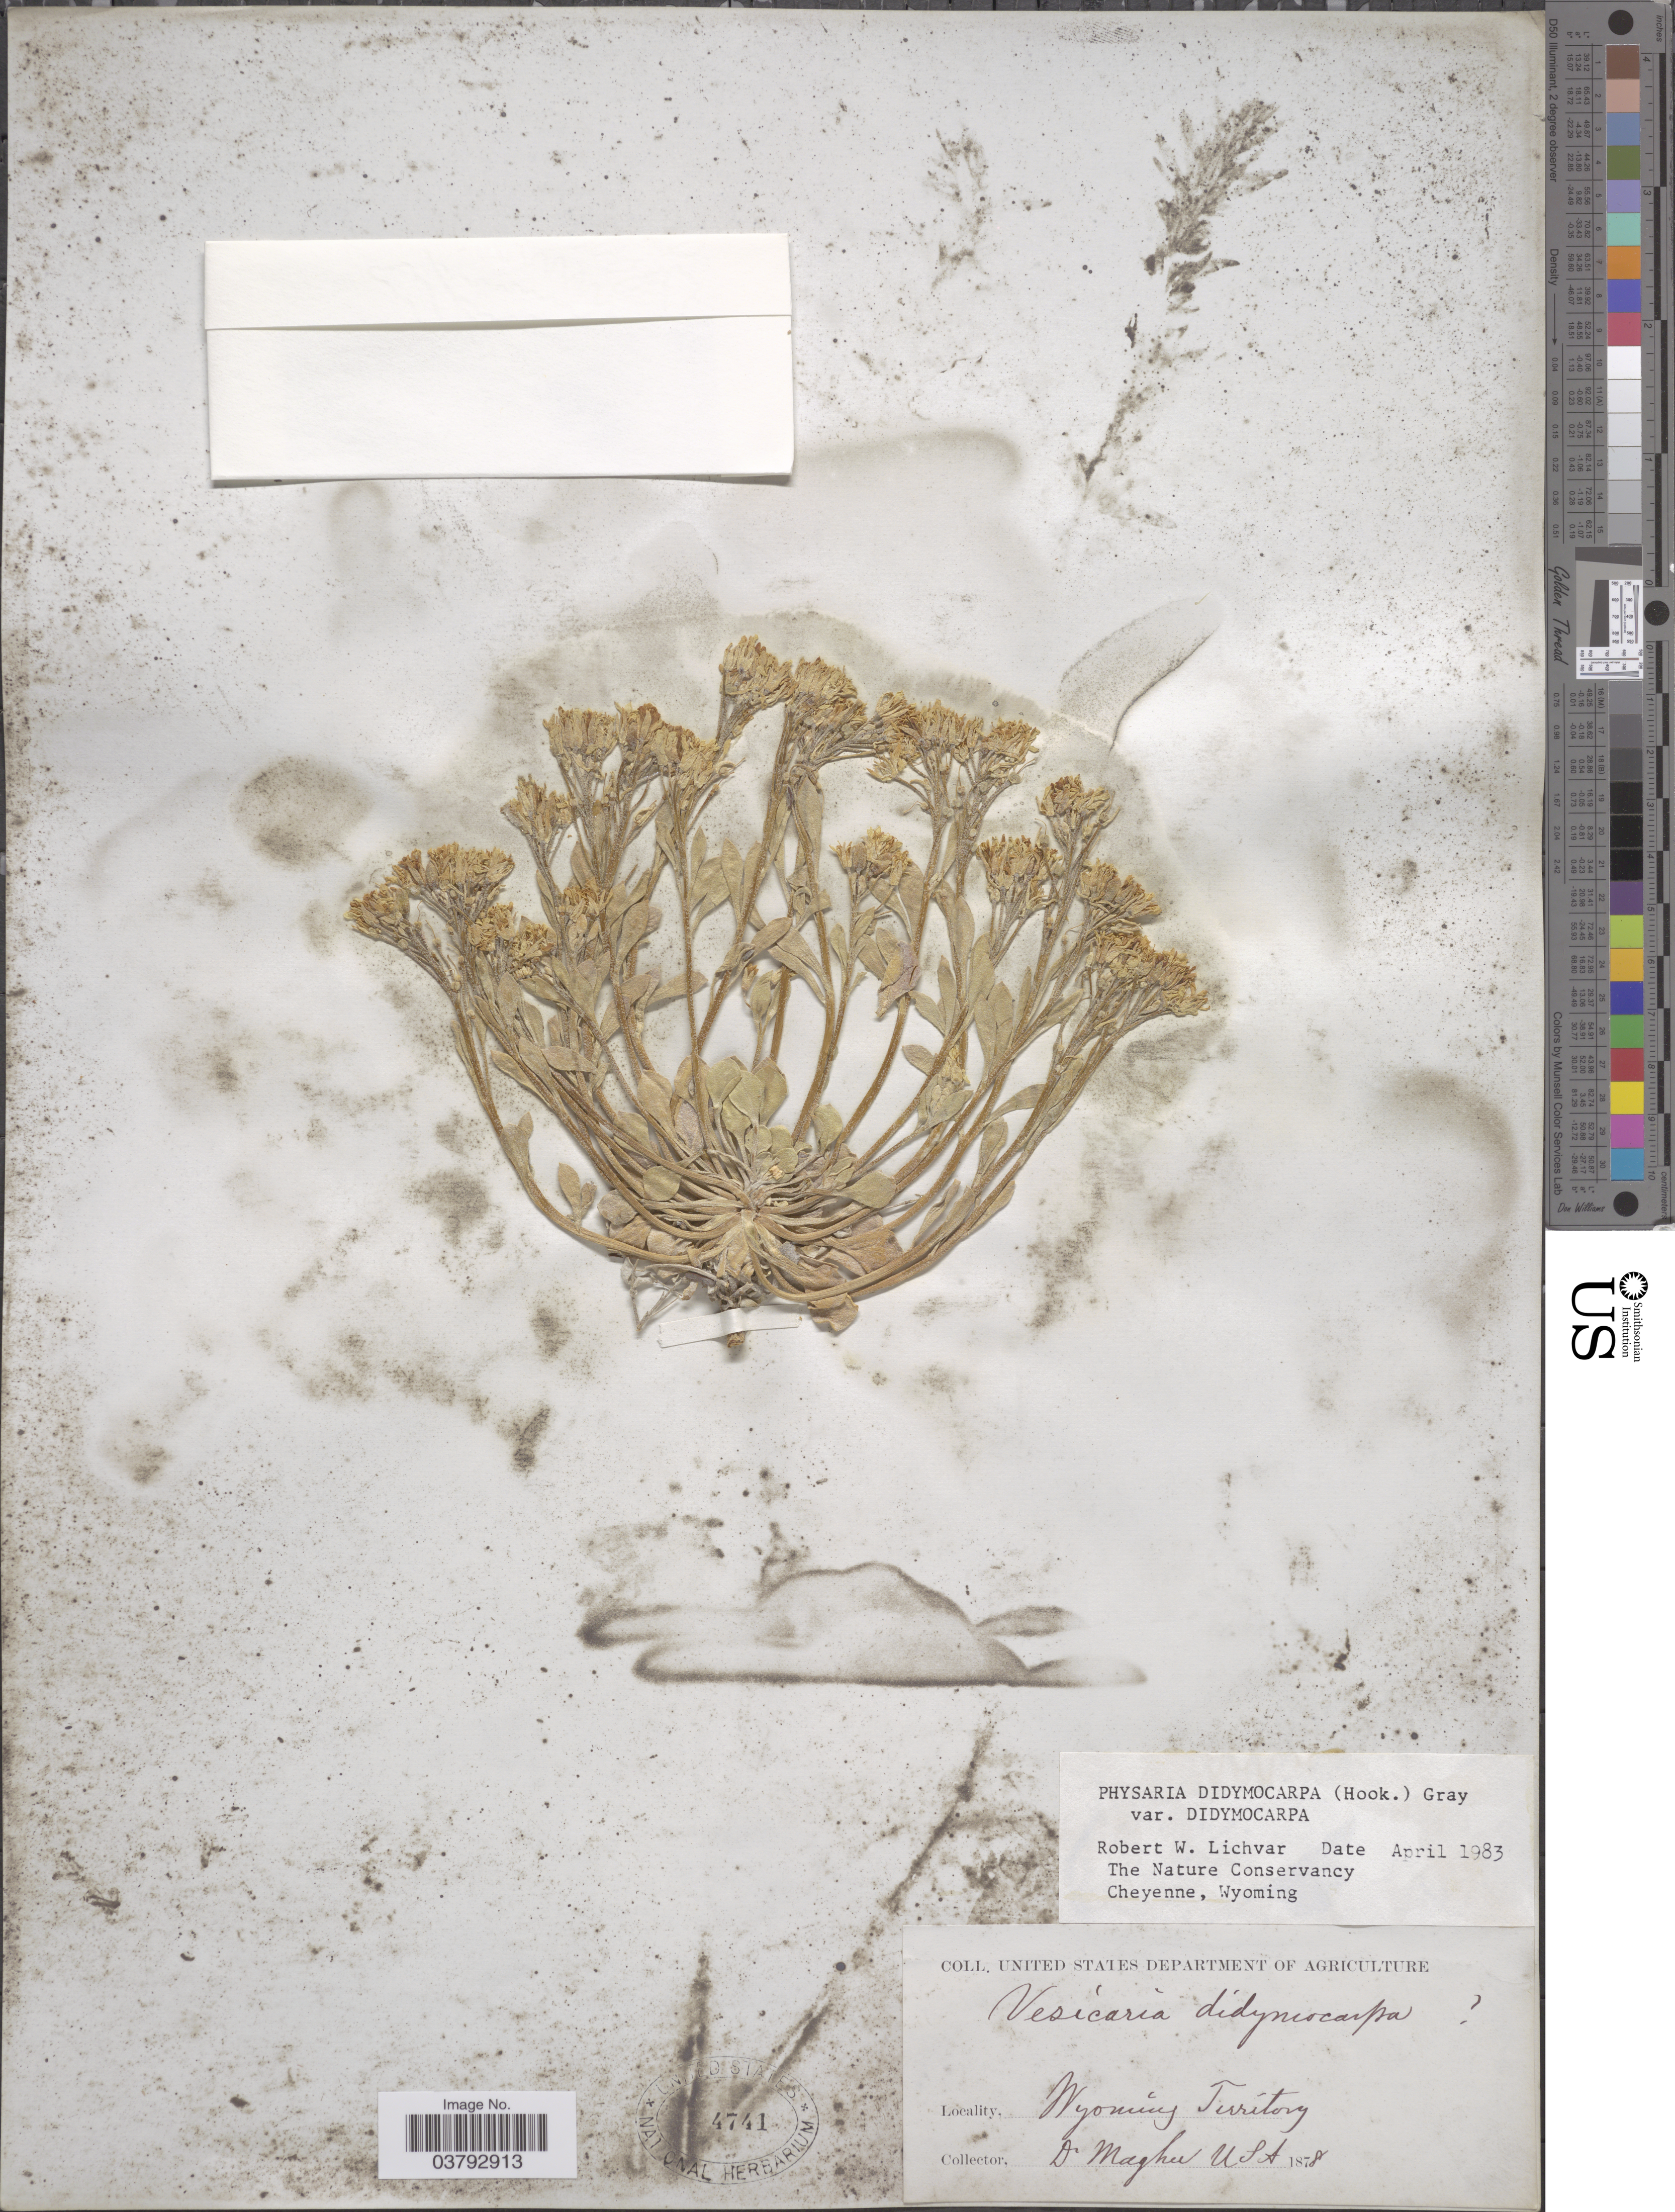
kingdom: Plantae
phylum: Tracheophyta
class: Magnoliopsida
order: Brassicales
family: Brassicaceae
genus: Physaria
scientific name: Physaria didymocarpa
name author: (Hook.) A. Gray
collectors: -. Maghee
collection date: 1878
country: United States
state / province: Wyoming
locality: Wyoming Territory.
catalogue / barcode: US 4741